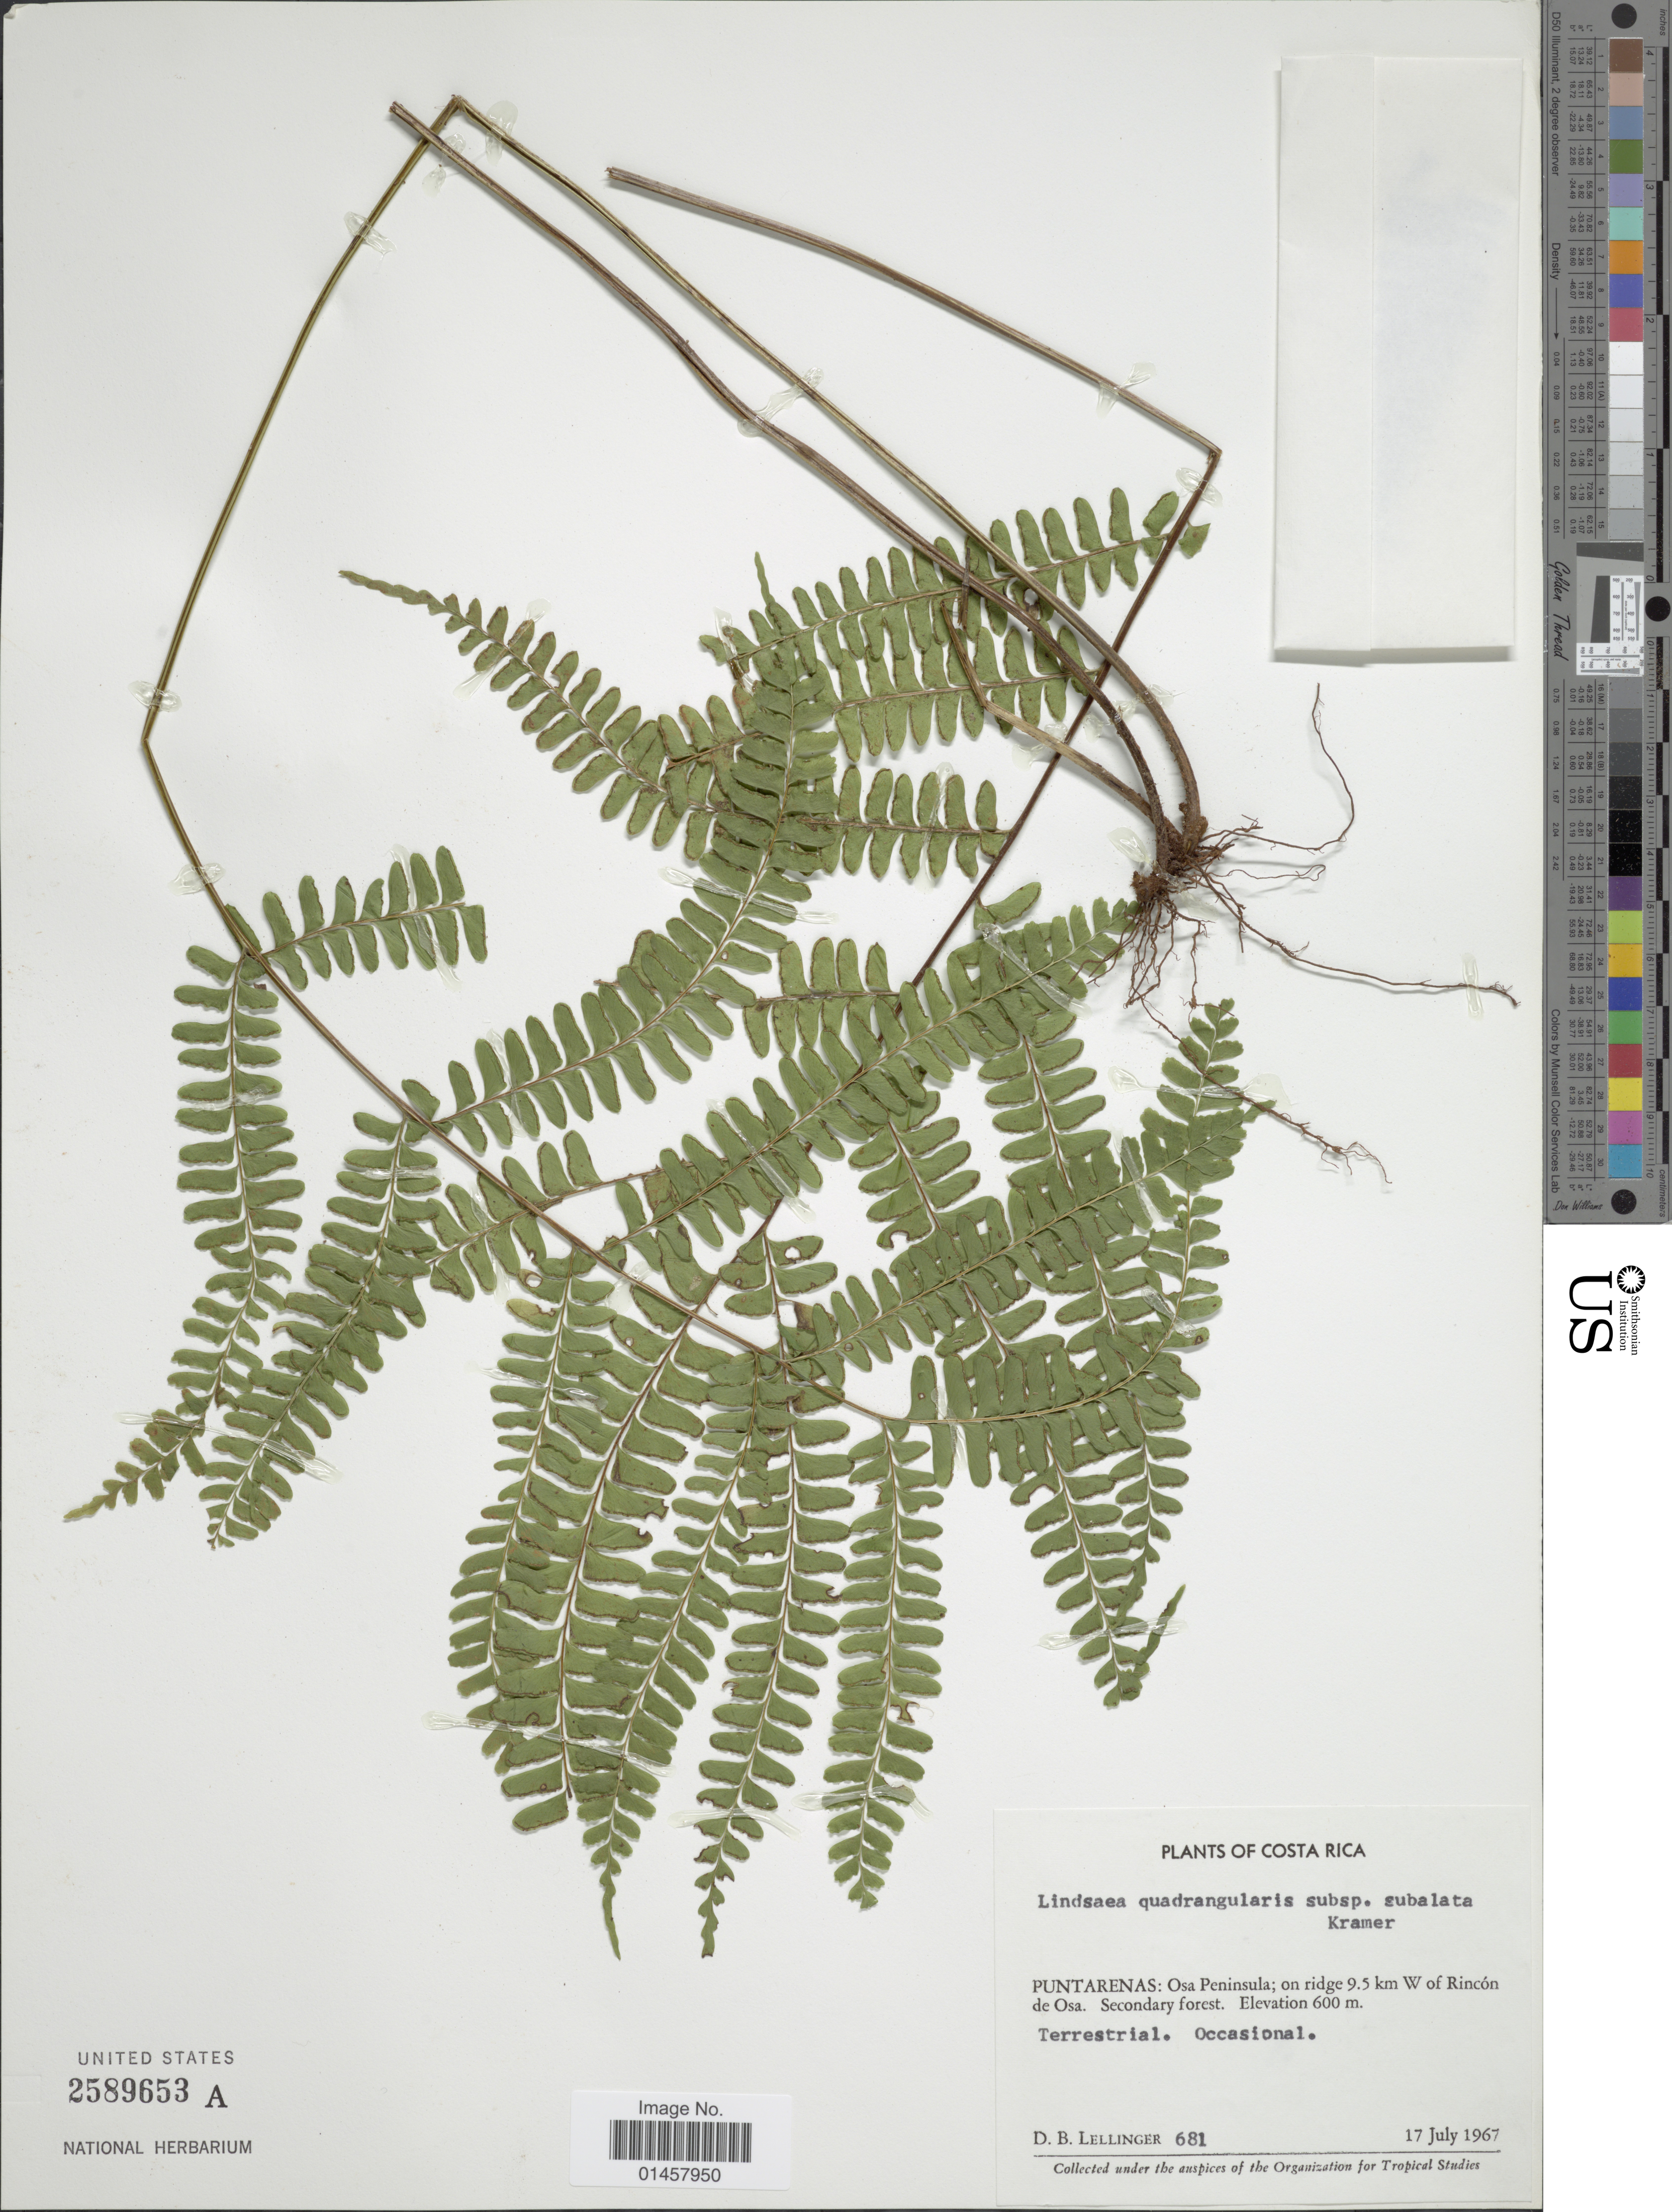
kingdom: Plantae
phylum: Tracheophyta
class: Polypodiopsida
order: Polypodiales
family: Lindsaeaceae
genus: Lindsaea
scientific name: Lindsaea quadrangularis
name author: Raddi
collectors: D. B. Lellinger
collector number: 681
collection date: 1967-07-17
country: Costa Rica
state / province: Puntarenas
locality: Puntarenas: Osa Peninsula: on ridge 9.5 km W of Rincón de Osa,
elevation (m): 600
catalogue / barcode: US 2589653A